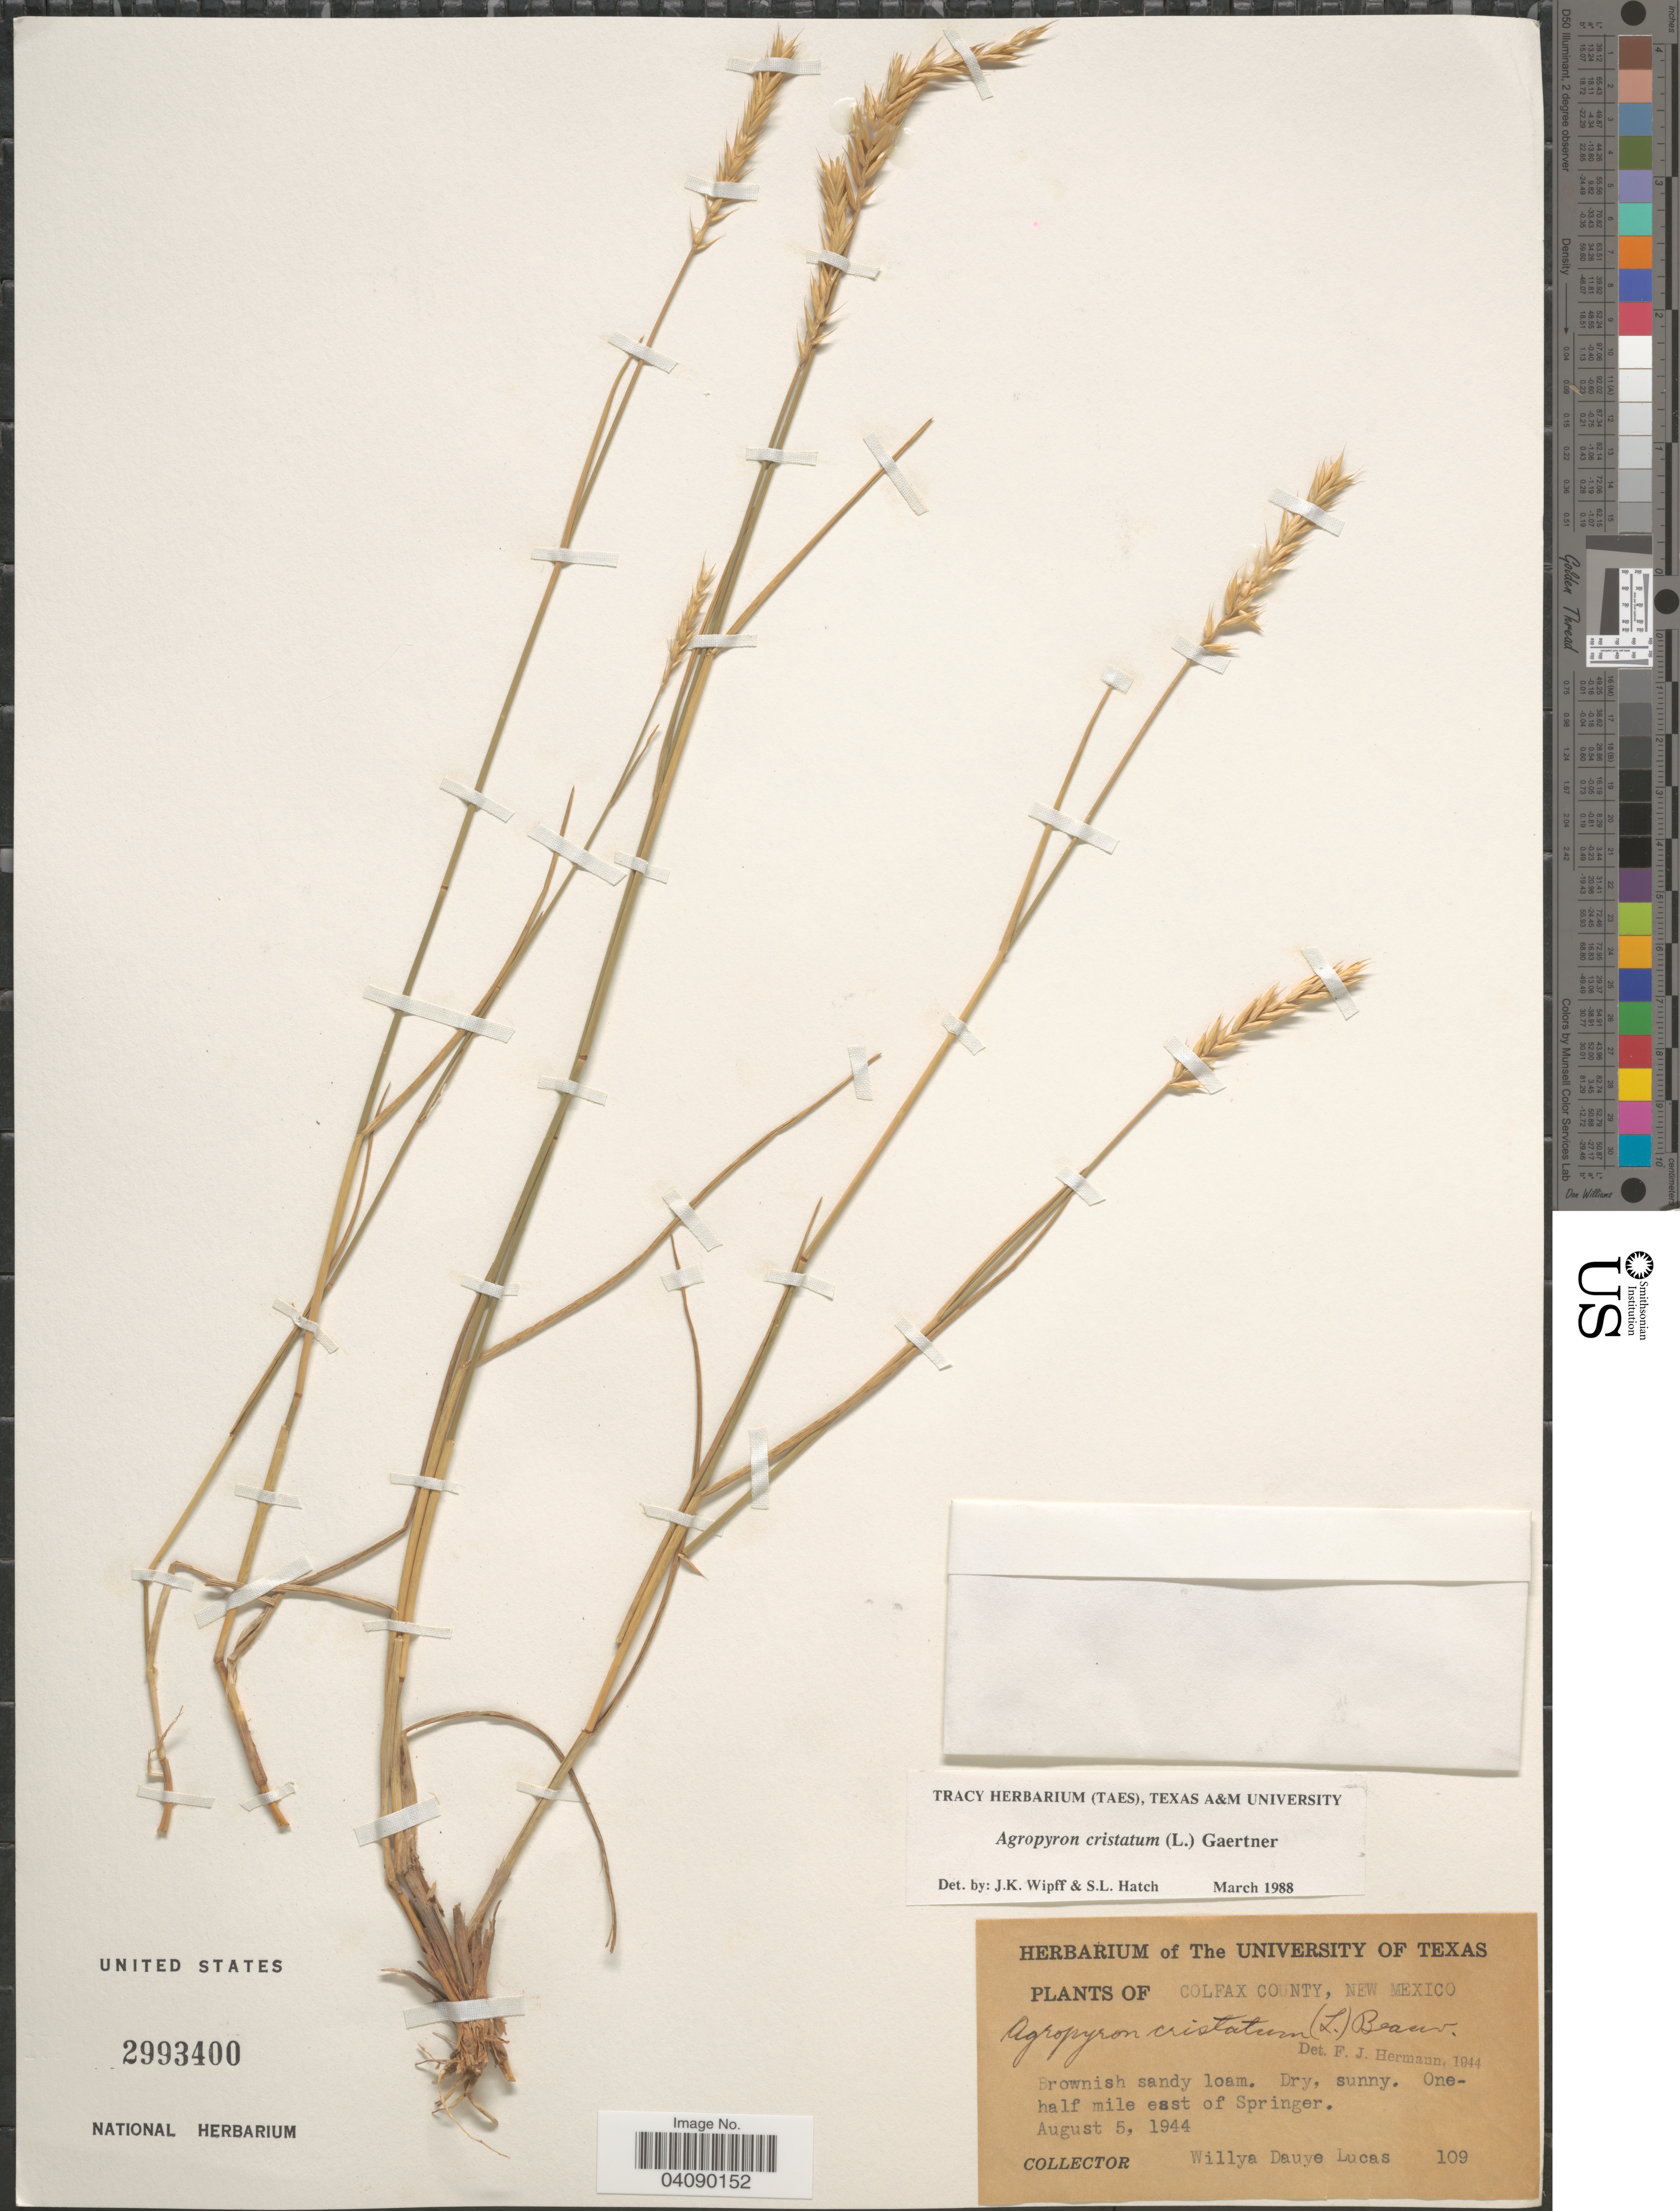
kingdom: Plantae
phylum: Tracheophyta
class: Liliopsida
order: Poales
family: Poaceae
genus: Agropyron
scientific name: Agropyron cristatum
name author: (L.) Gaertn.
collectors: W. Lucas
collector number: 109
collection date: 1944-08-05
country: United States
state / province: New Mexico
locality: Colfax County. Brownish sandy loam. Dry, sunny. One-half mile east of Springer.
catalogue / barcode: US 2993400